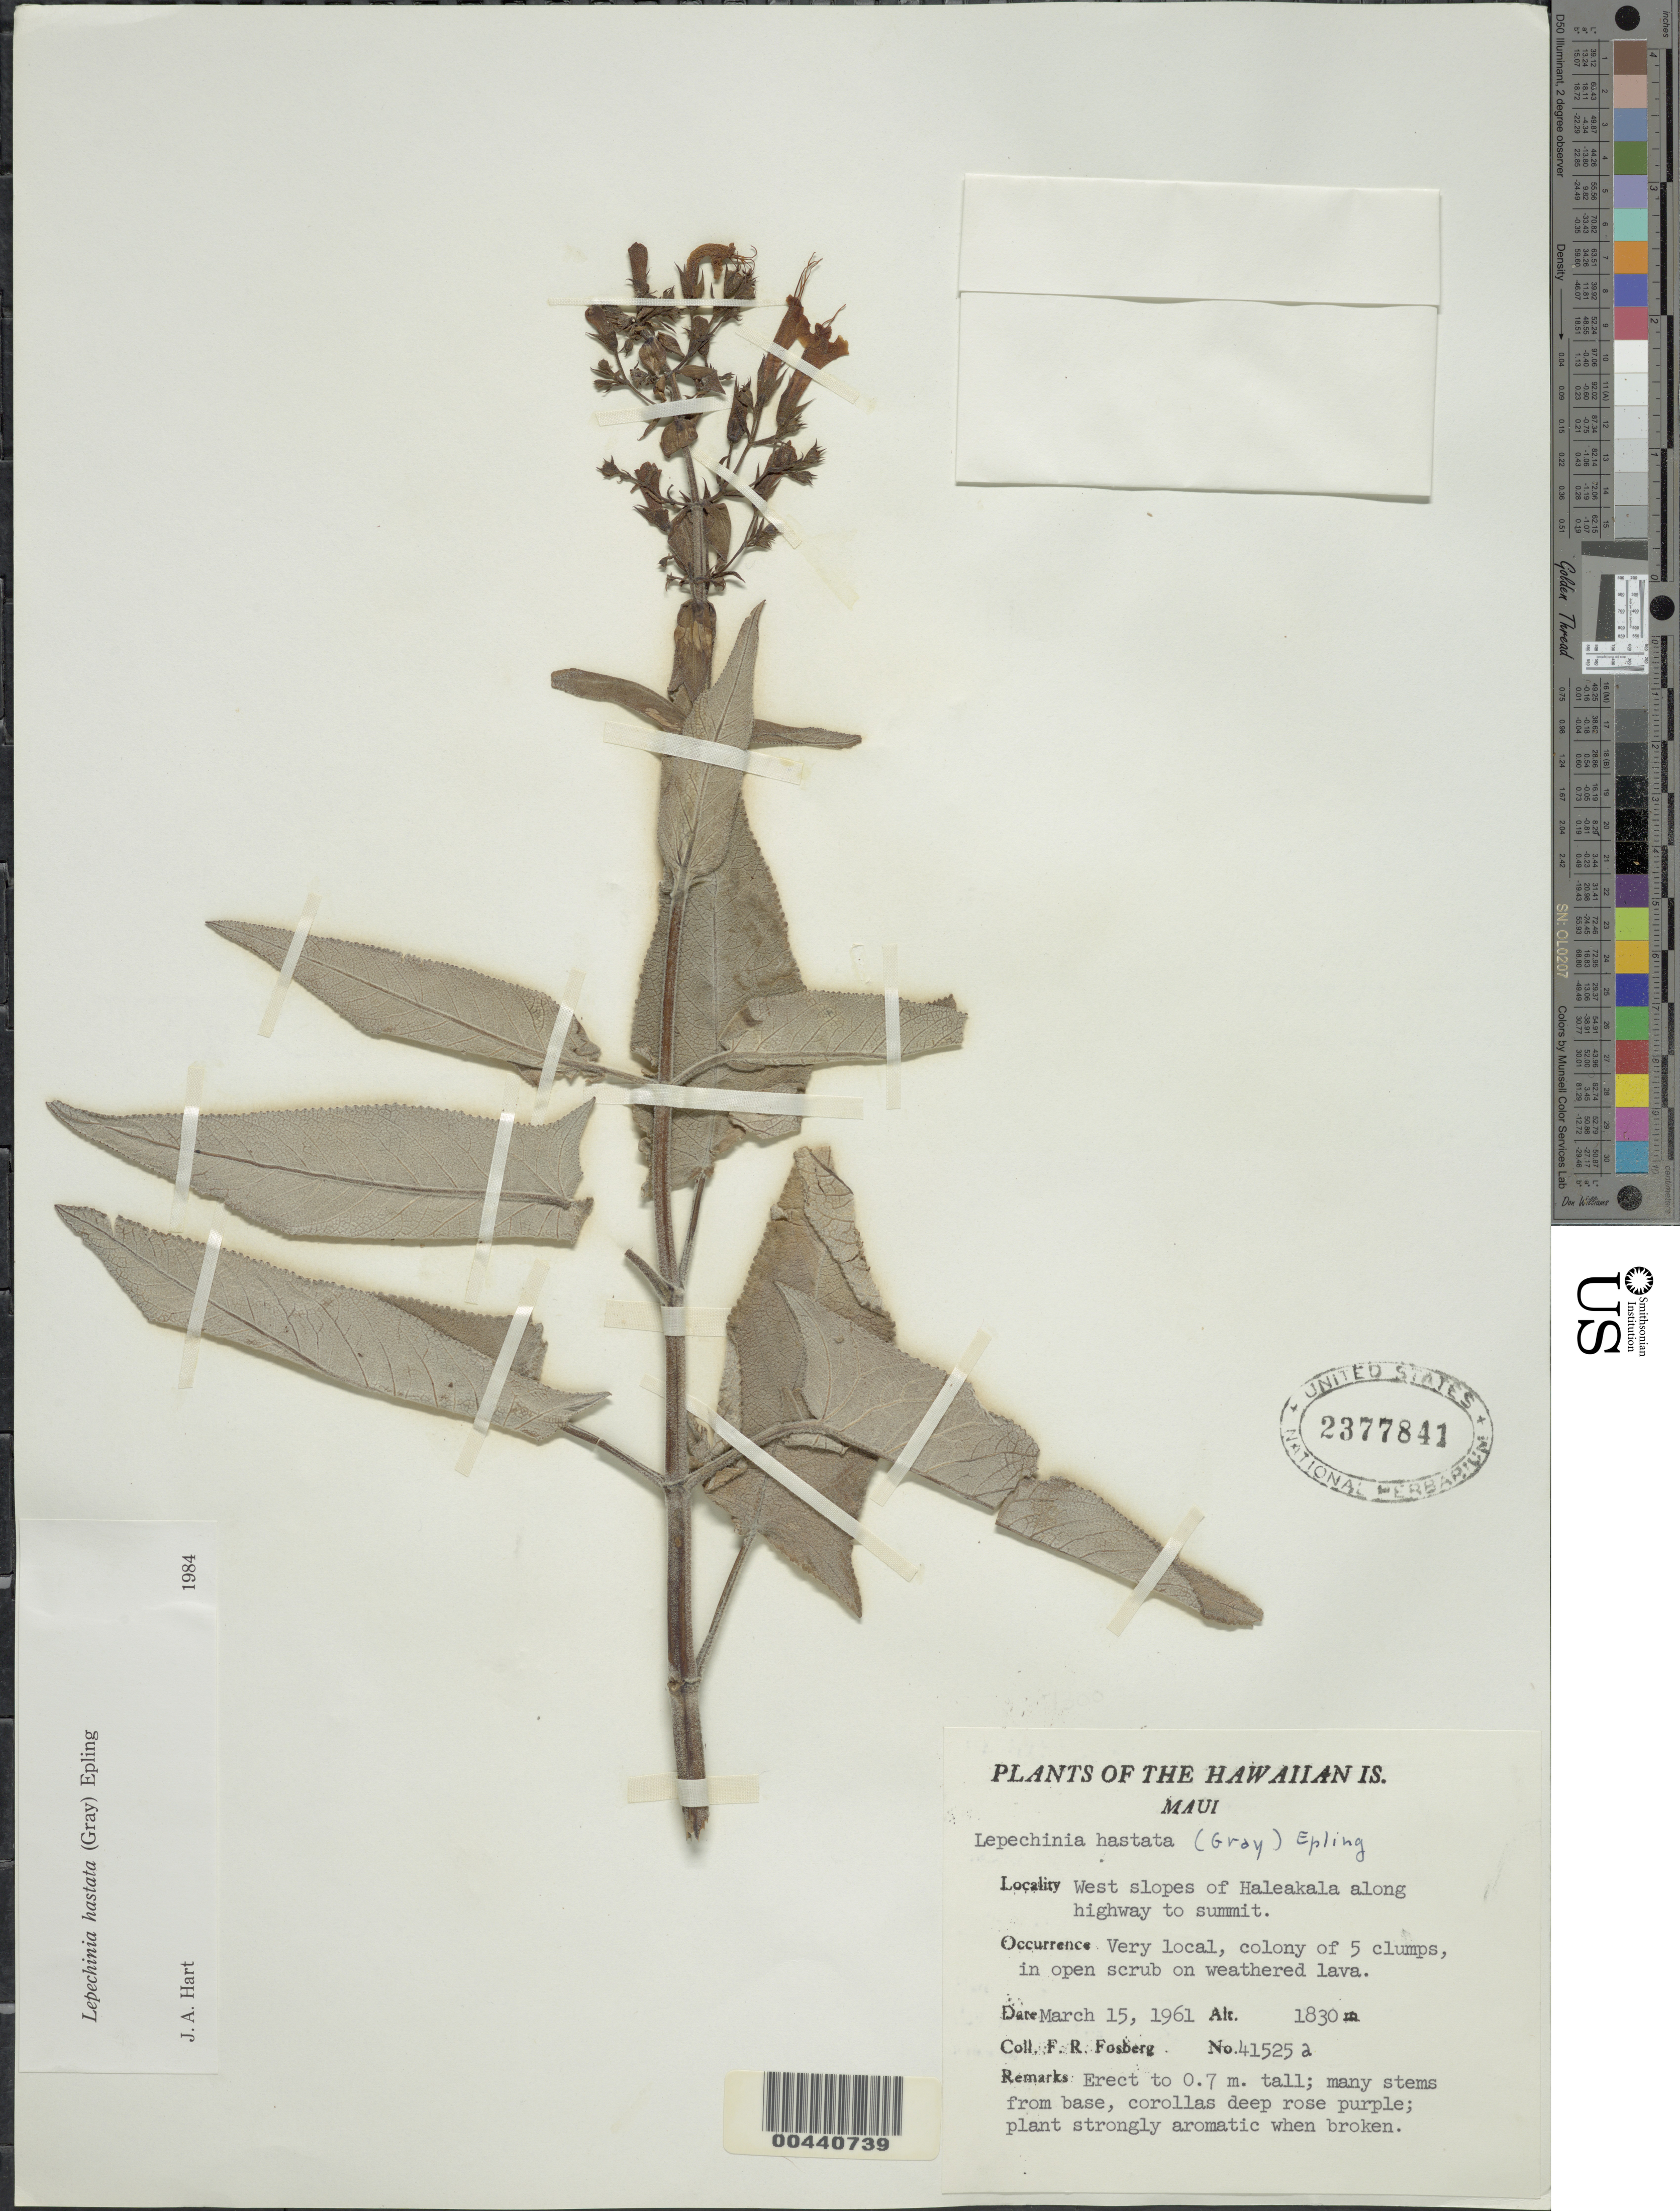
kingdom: Plantae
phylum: Tracheophyta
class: Magnoliopsida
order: Lamiales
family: Lamiaceae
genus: Lepechinia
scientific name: Lepechinia hastata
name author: (A. Gray) Epling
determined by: Hart, J. A.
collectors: F. R. Fosberg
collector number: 41525a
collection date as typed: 15 Mar 1961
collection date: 1961-03-15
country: United States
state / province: Hawaii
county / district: Maui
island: Maui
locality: W slopes of Haleakala along highway to summit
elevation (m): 1830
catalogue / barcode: US 2377841